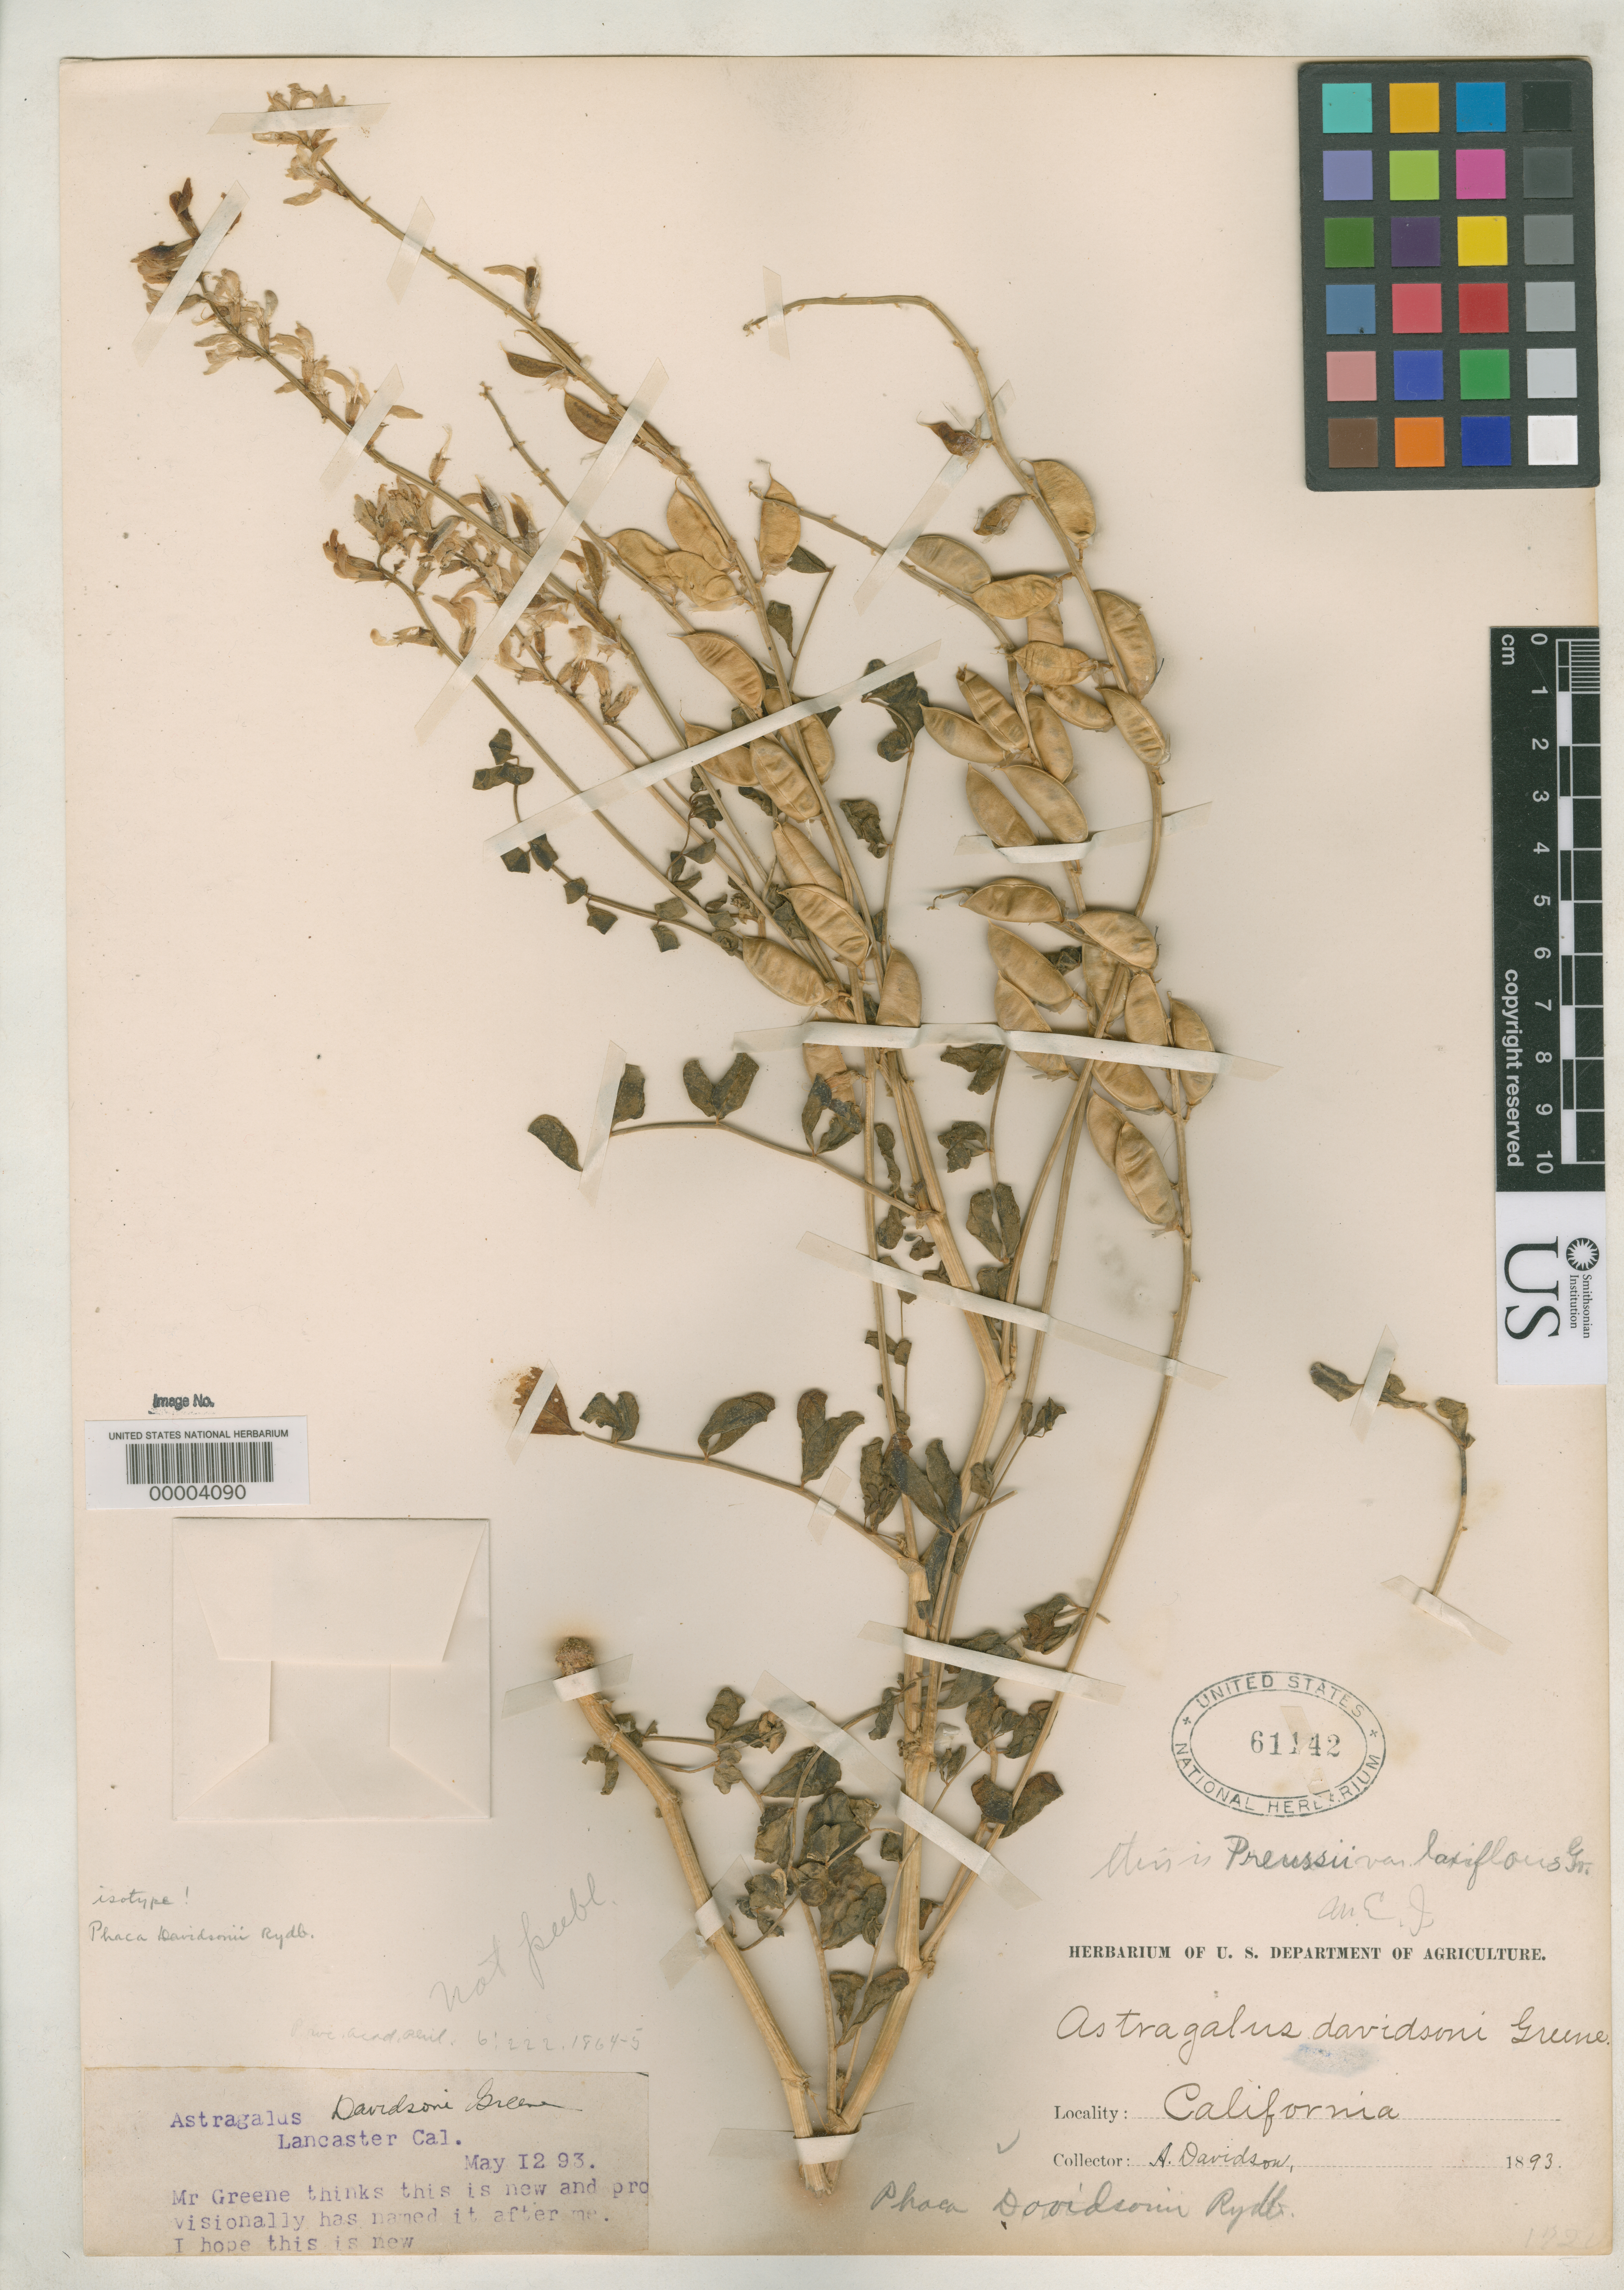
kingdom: Plantae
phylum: Tracheophyta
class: Magnoliopsida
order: Fabales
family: Fabaceae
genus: Phaca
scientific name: Phaca davidsonii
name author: Rydb.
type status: Isotype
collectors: A. Davidson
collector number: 4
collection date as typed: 12 May 1893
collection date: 1893-05-12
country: United States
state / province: California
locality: Lancaster.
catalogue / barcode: US 61142